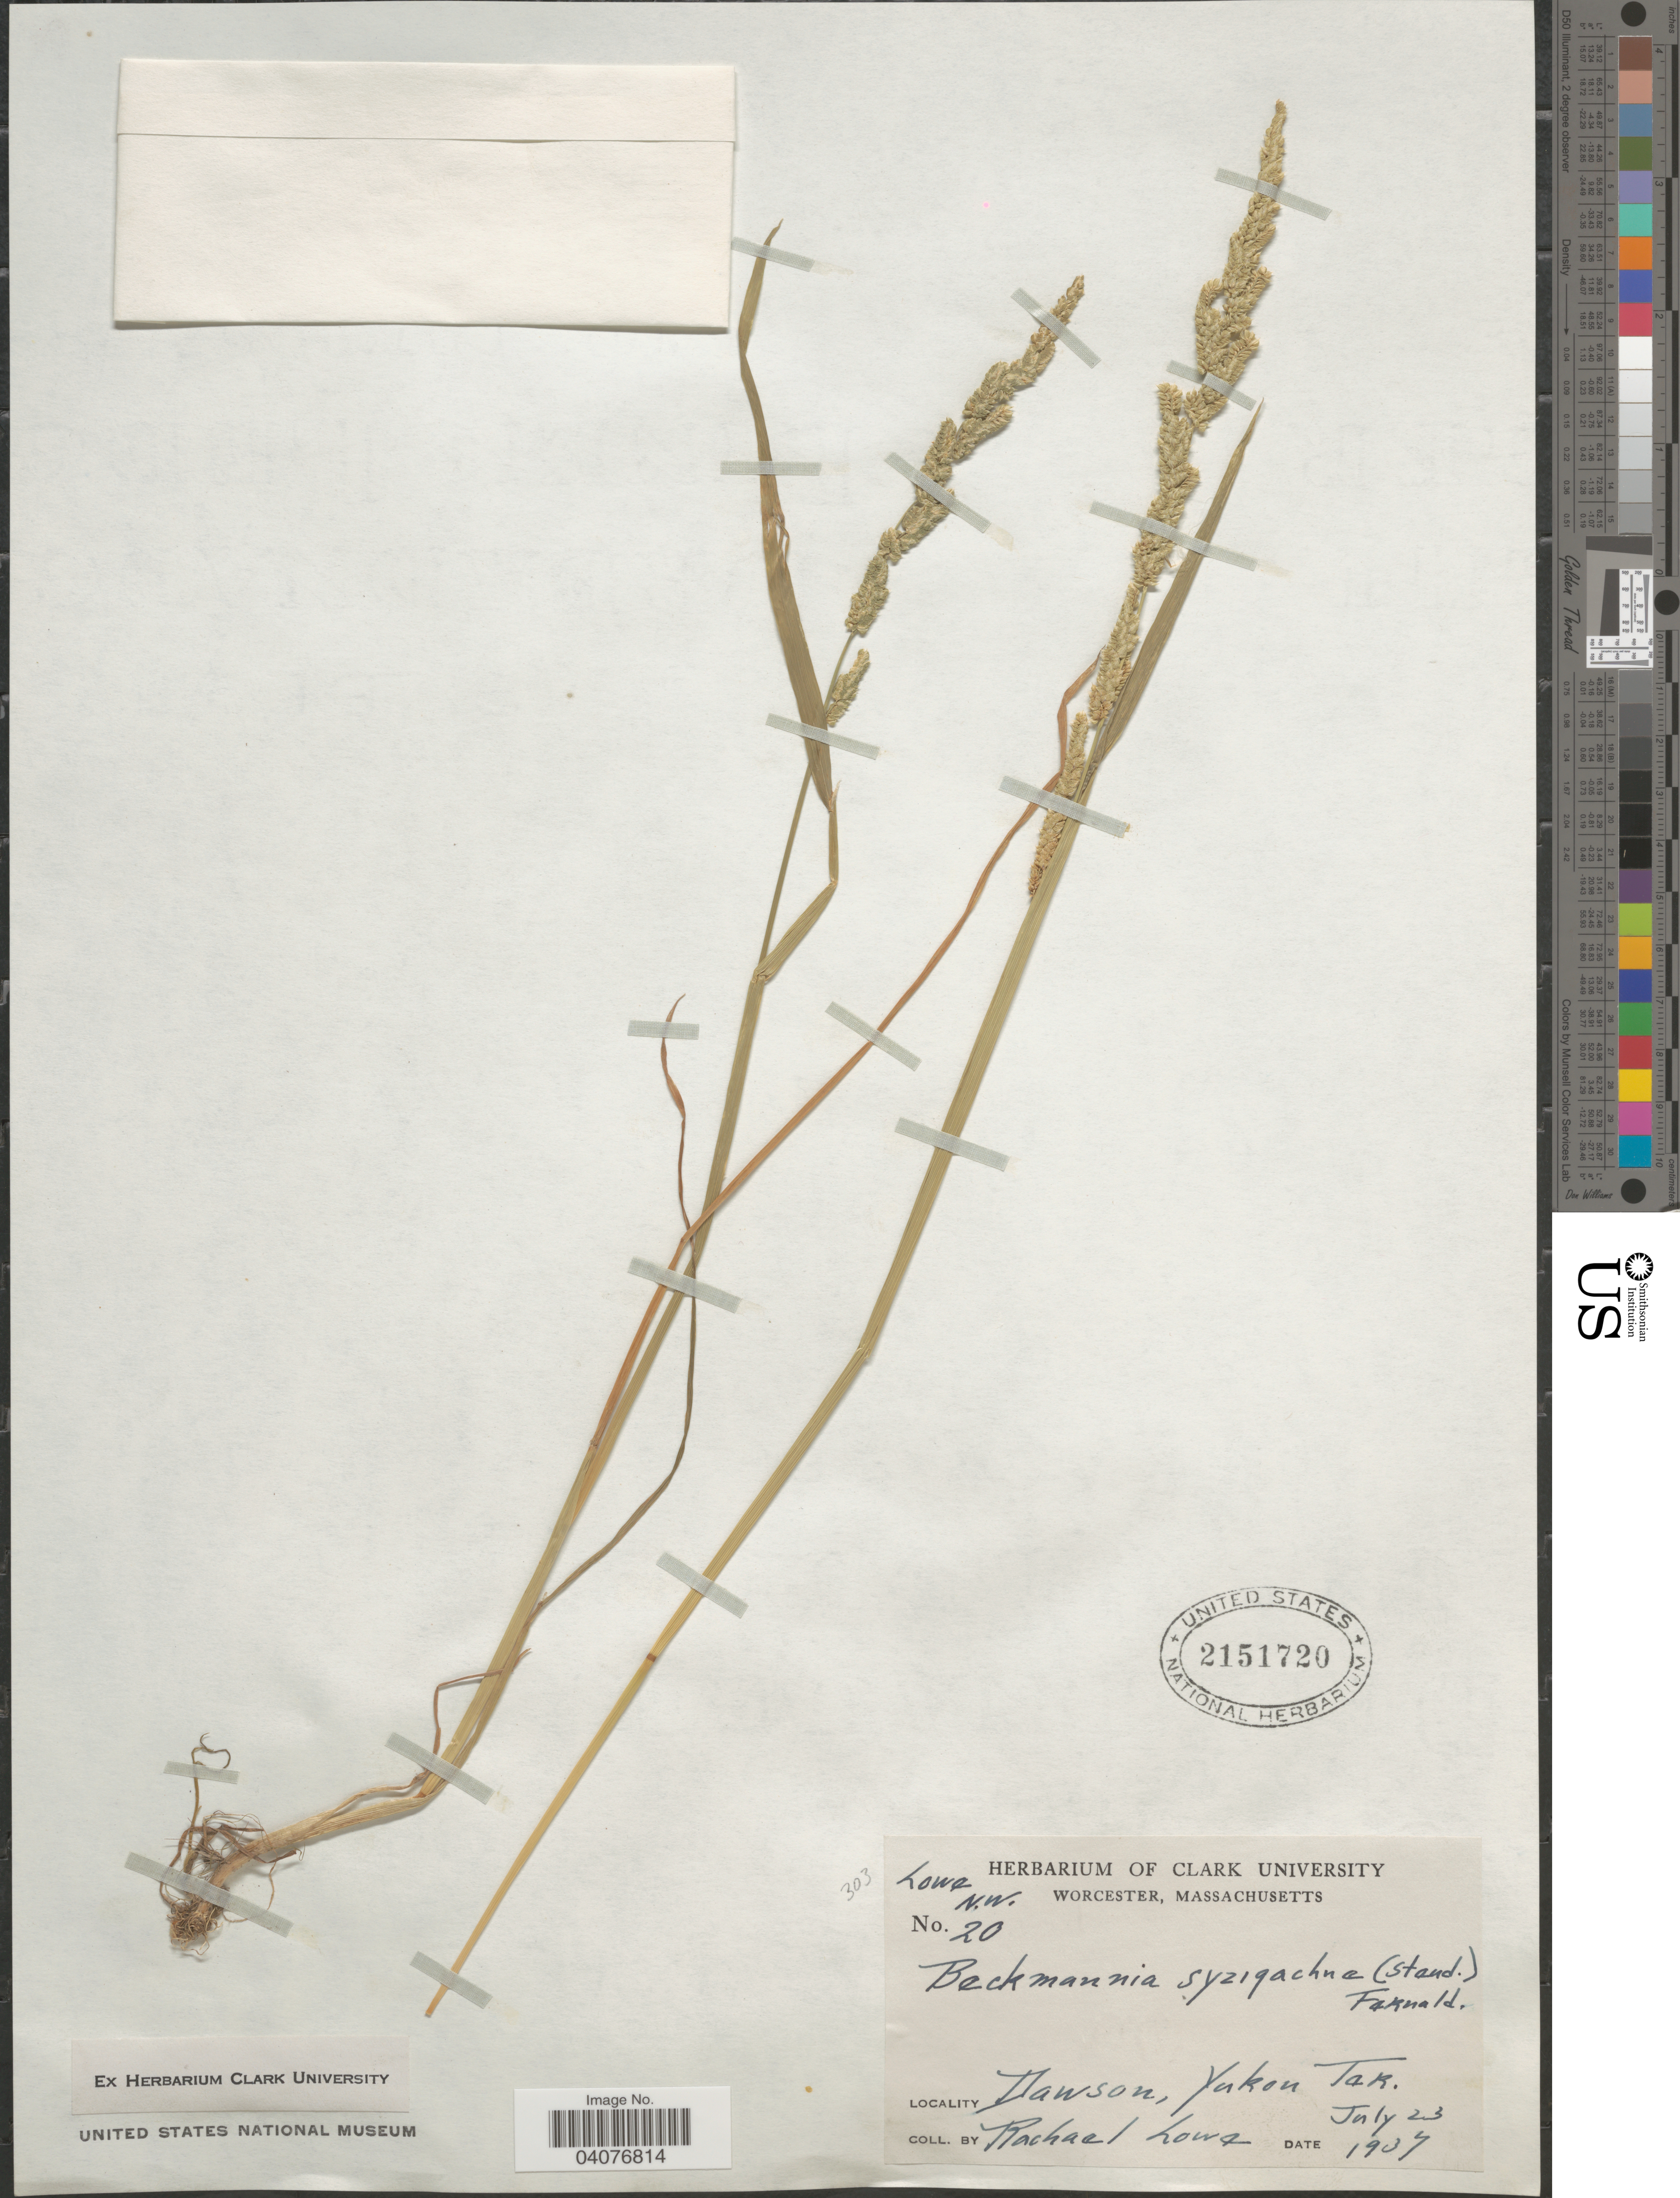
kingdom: Plantae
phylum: Tracheophyta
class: Liliopsida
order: Poales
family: Poaceae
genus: Beckmannia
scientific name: Beckmannia syzigachne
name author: (Steud.) Fernald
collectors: R. Lowe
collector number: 20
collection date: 1937-07-23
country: Canada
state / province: Yukon Territory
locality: Dawson.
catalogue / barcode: US 2151720